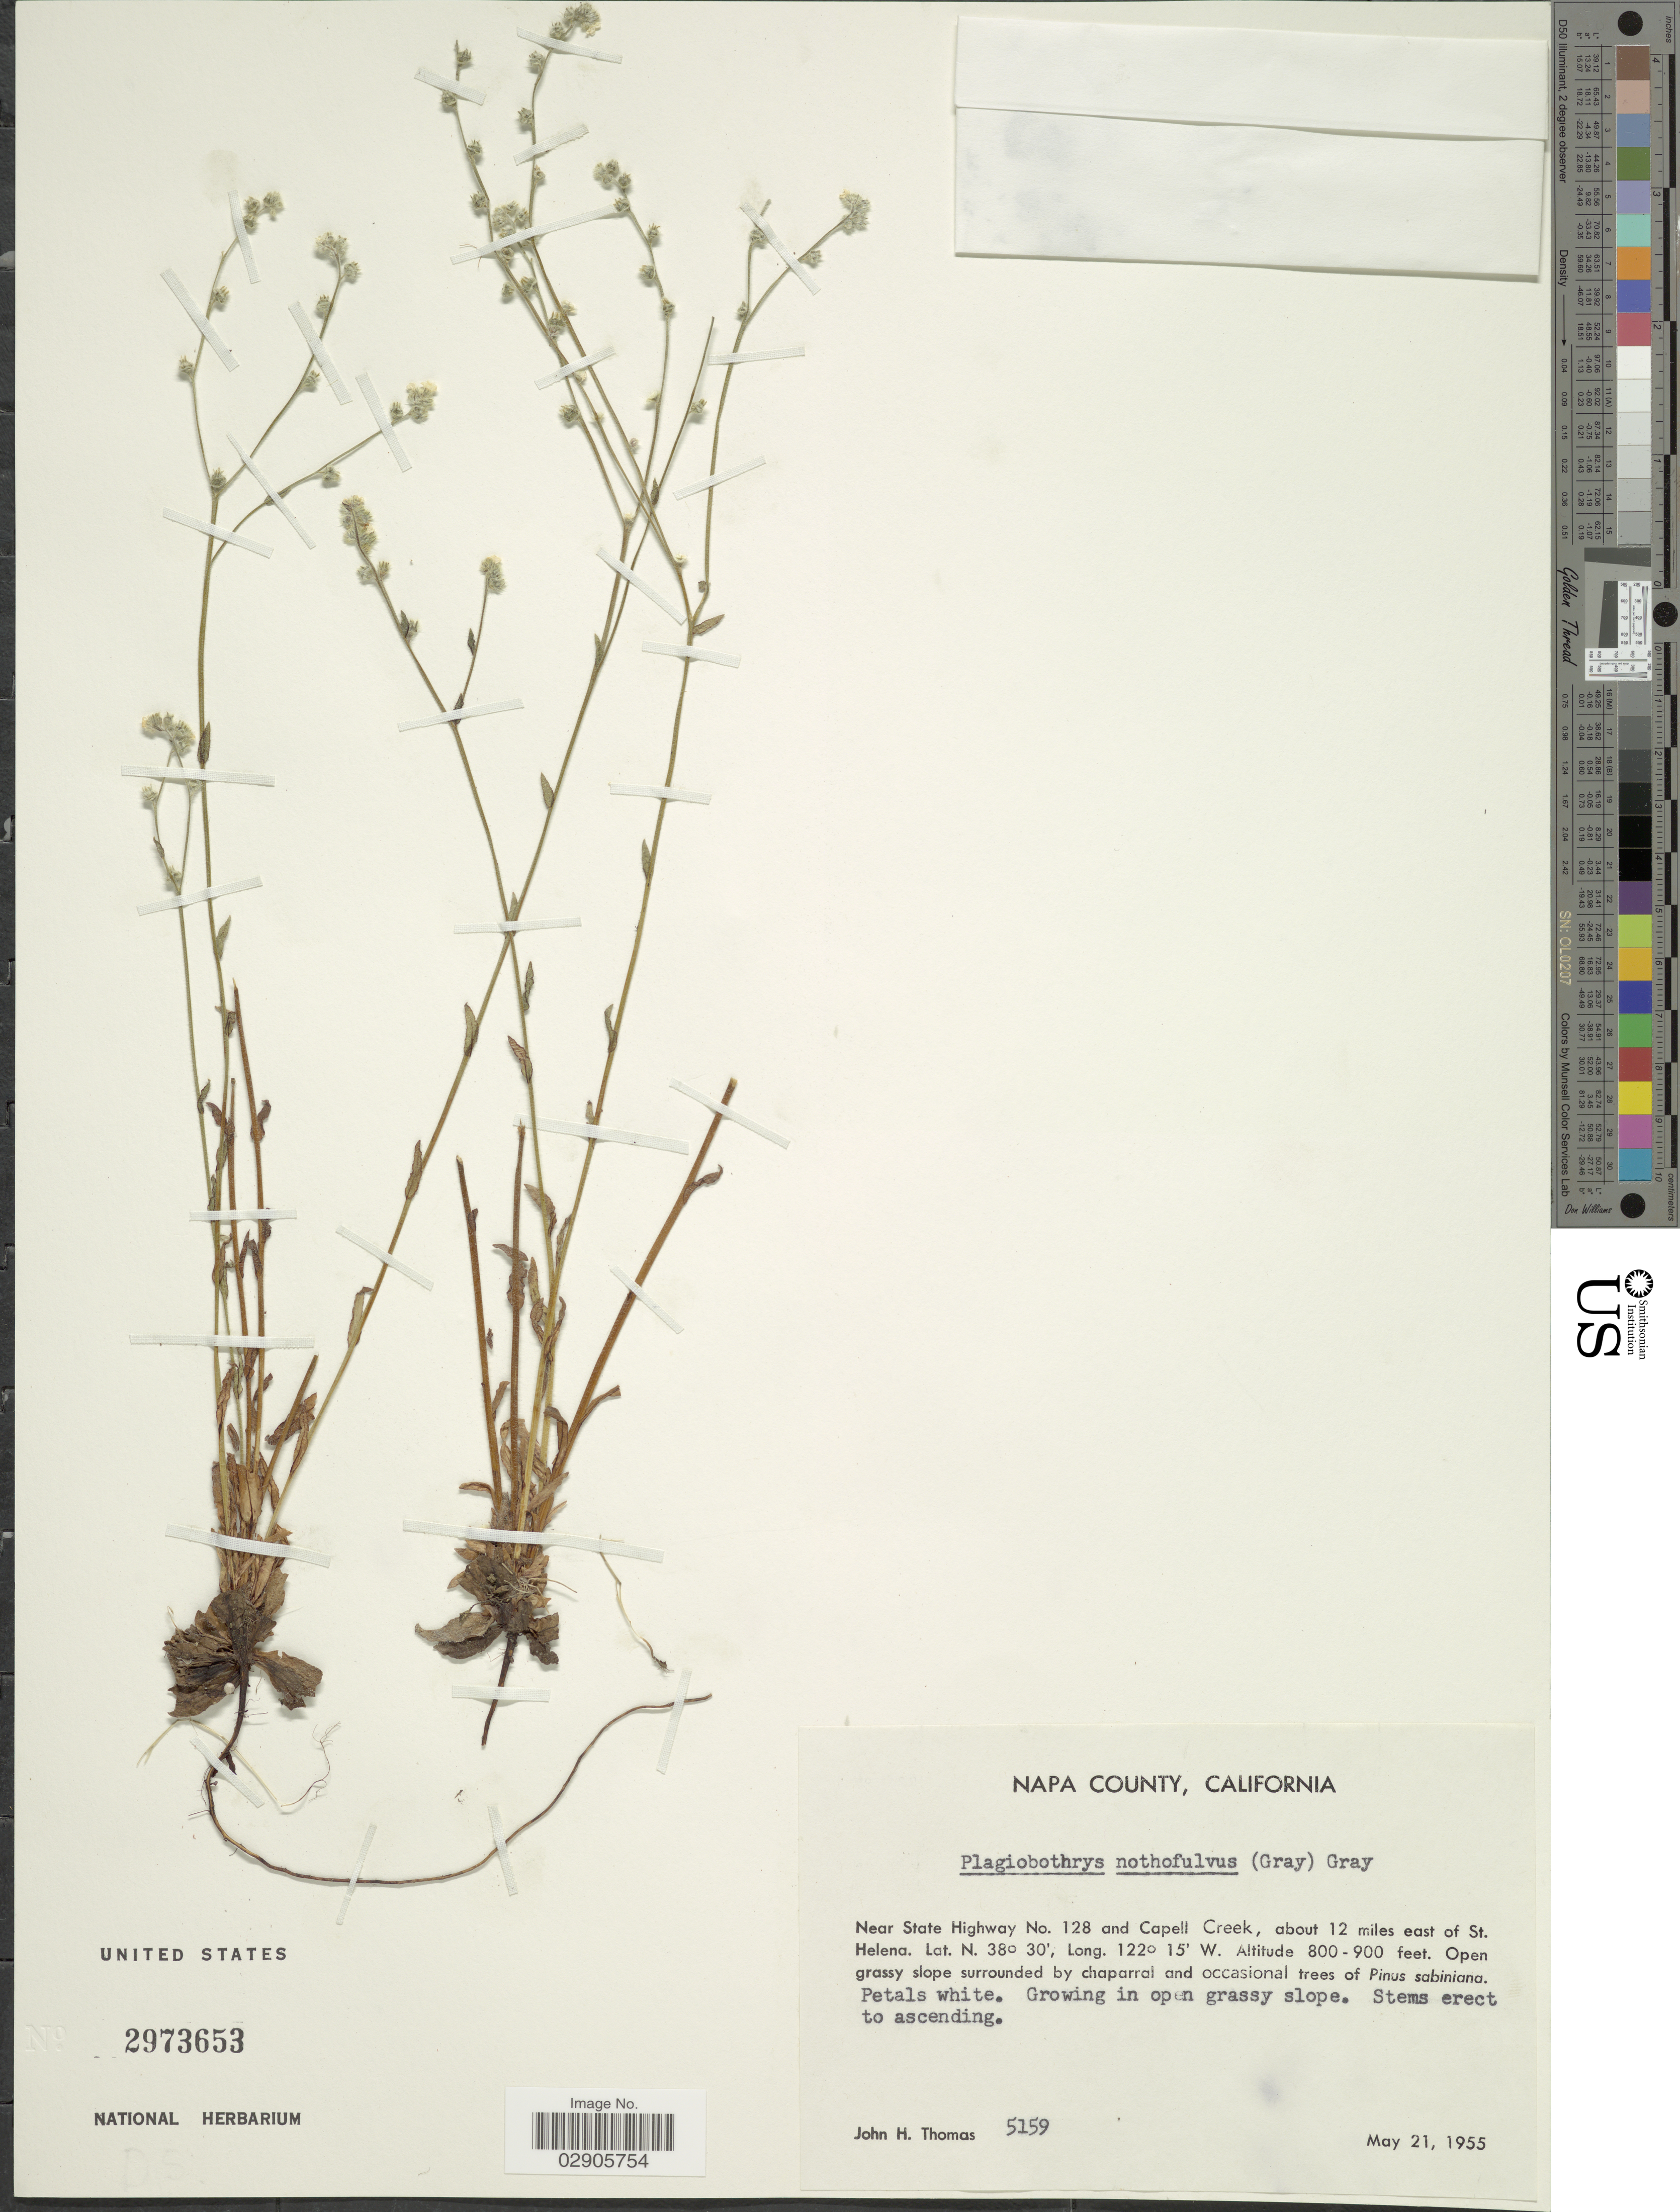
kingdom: Plantae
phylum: Tracheophyta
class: Magnoliopsida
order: Boraginales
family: Boraginaceae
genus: Plagiobothrys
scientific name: Plagiobothrys nothofulvus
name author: (A. Gray) A. Gray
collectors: J. H. Thomas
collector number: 5159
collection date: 1955-05-21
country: United States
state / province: California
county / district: Napa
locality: Napa County. Near State Highway No. 128 and Capell Creek, about 12 miles east of St. Helena.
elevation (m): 244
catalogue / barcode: US 2973653